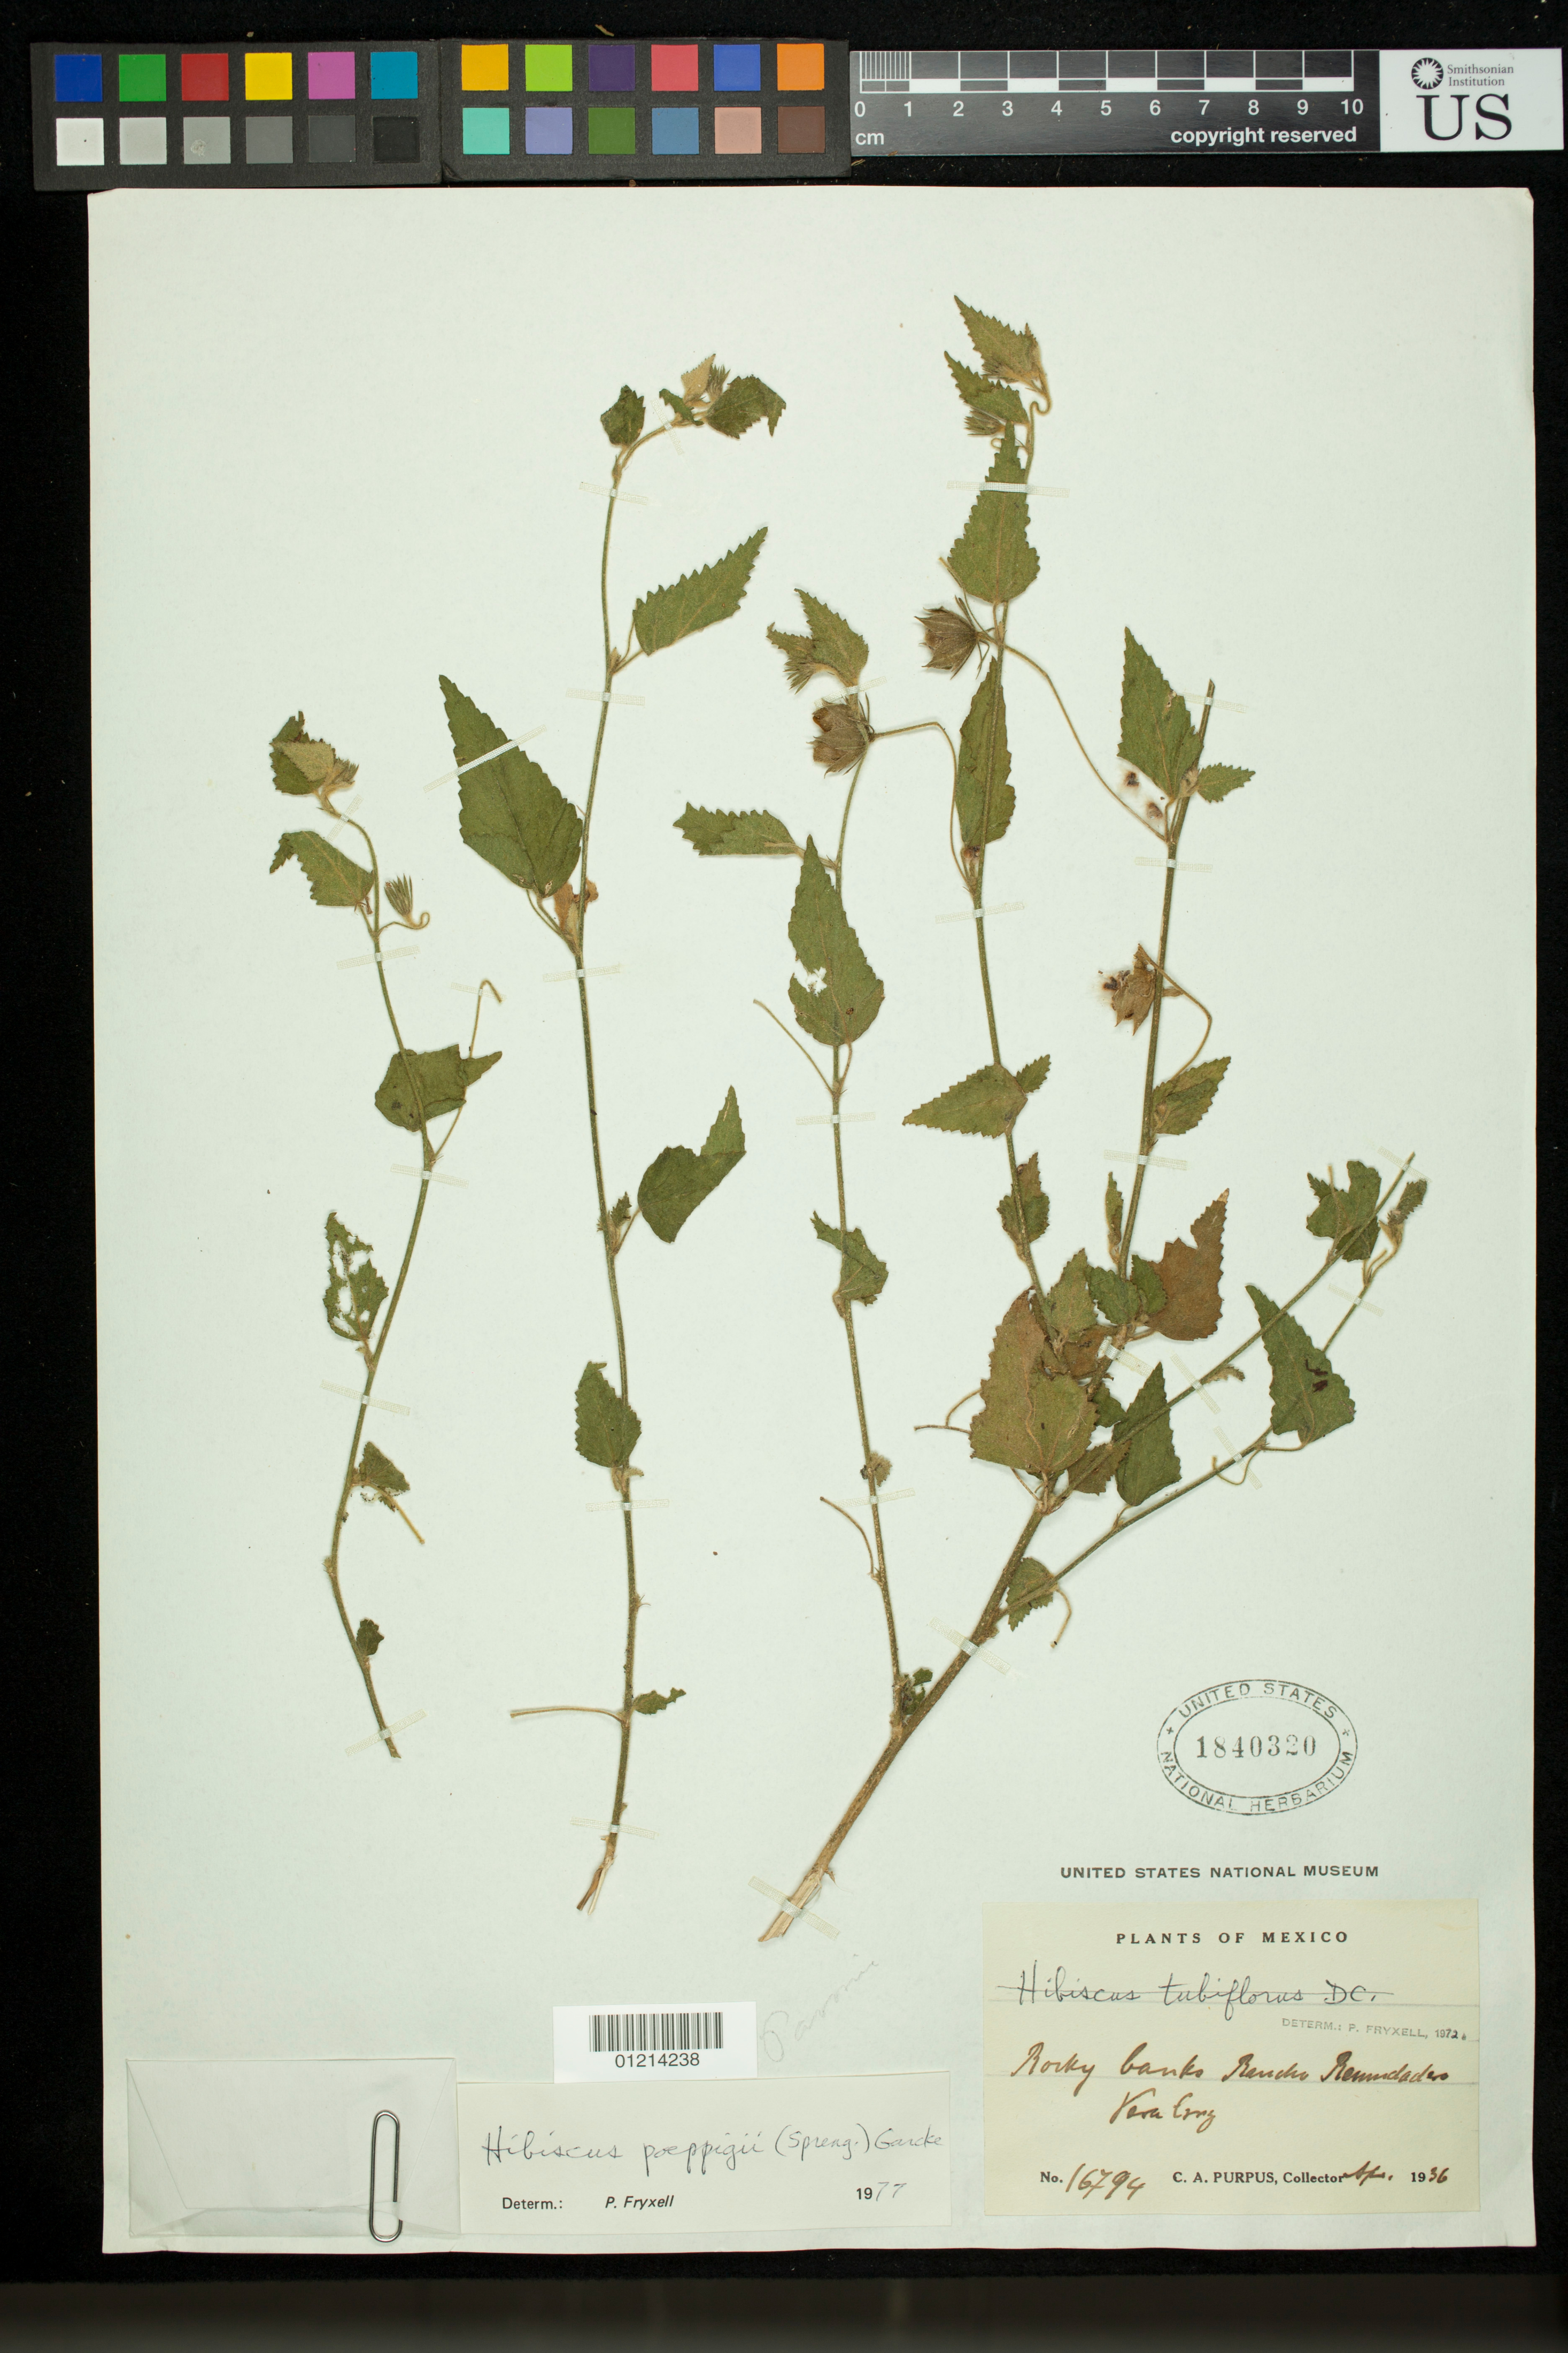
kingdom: Plantae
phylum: Tracheophyta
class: Magnoliopsida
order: Malvales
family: Malvaceae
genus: Hibiscus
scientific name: Hibiscus poeppigii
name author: (Spreng.) Garcke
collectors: C. A. Purpus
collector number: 16794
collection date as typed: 1936-04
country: Mexico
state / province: Veracruz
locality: Rocky banks Rancho Remudadero, Vera Cruz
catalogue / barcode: US 1840320